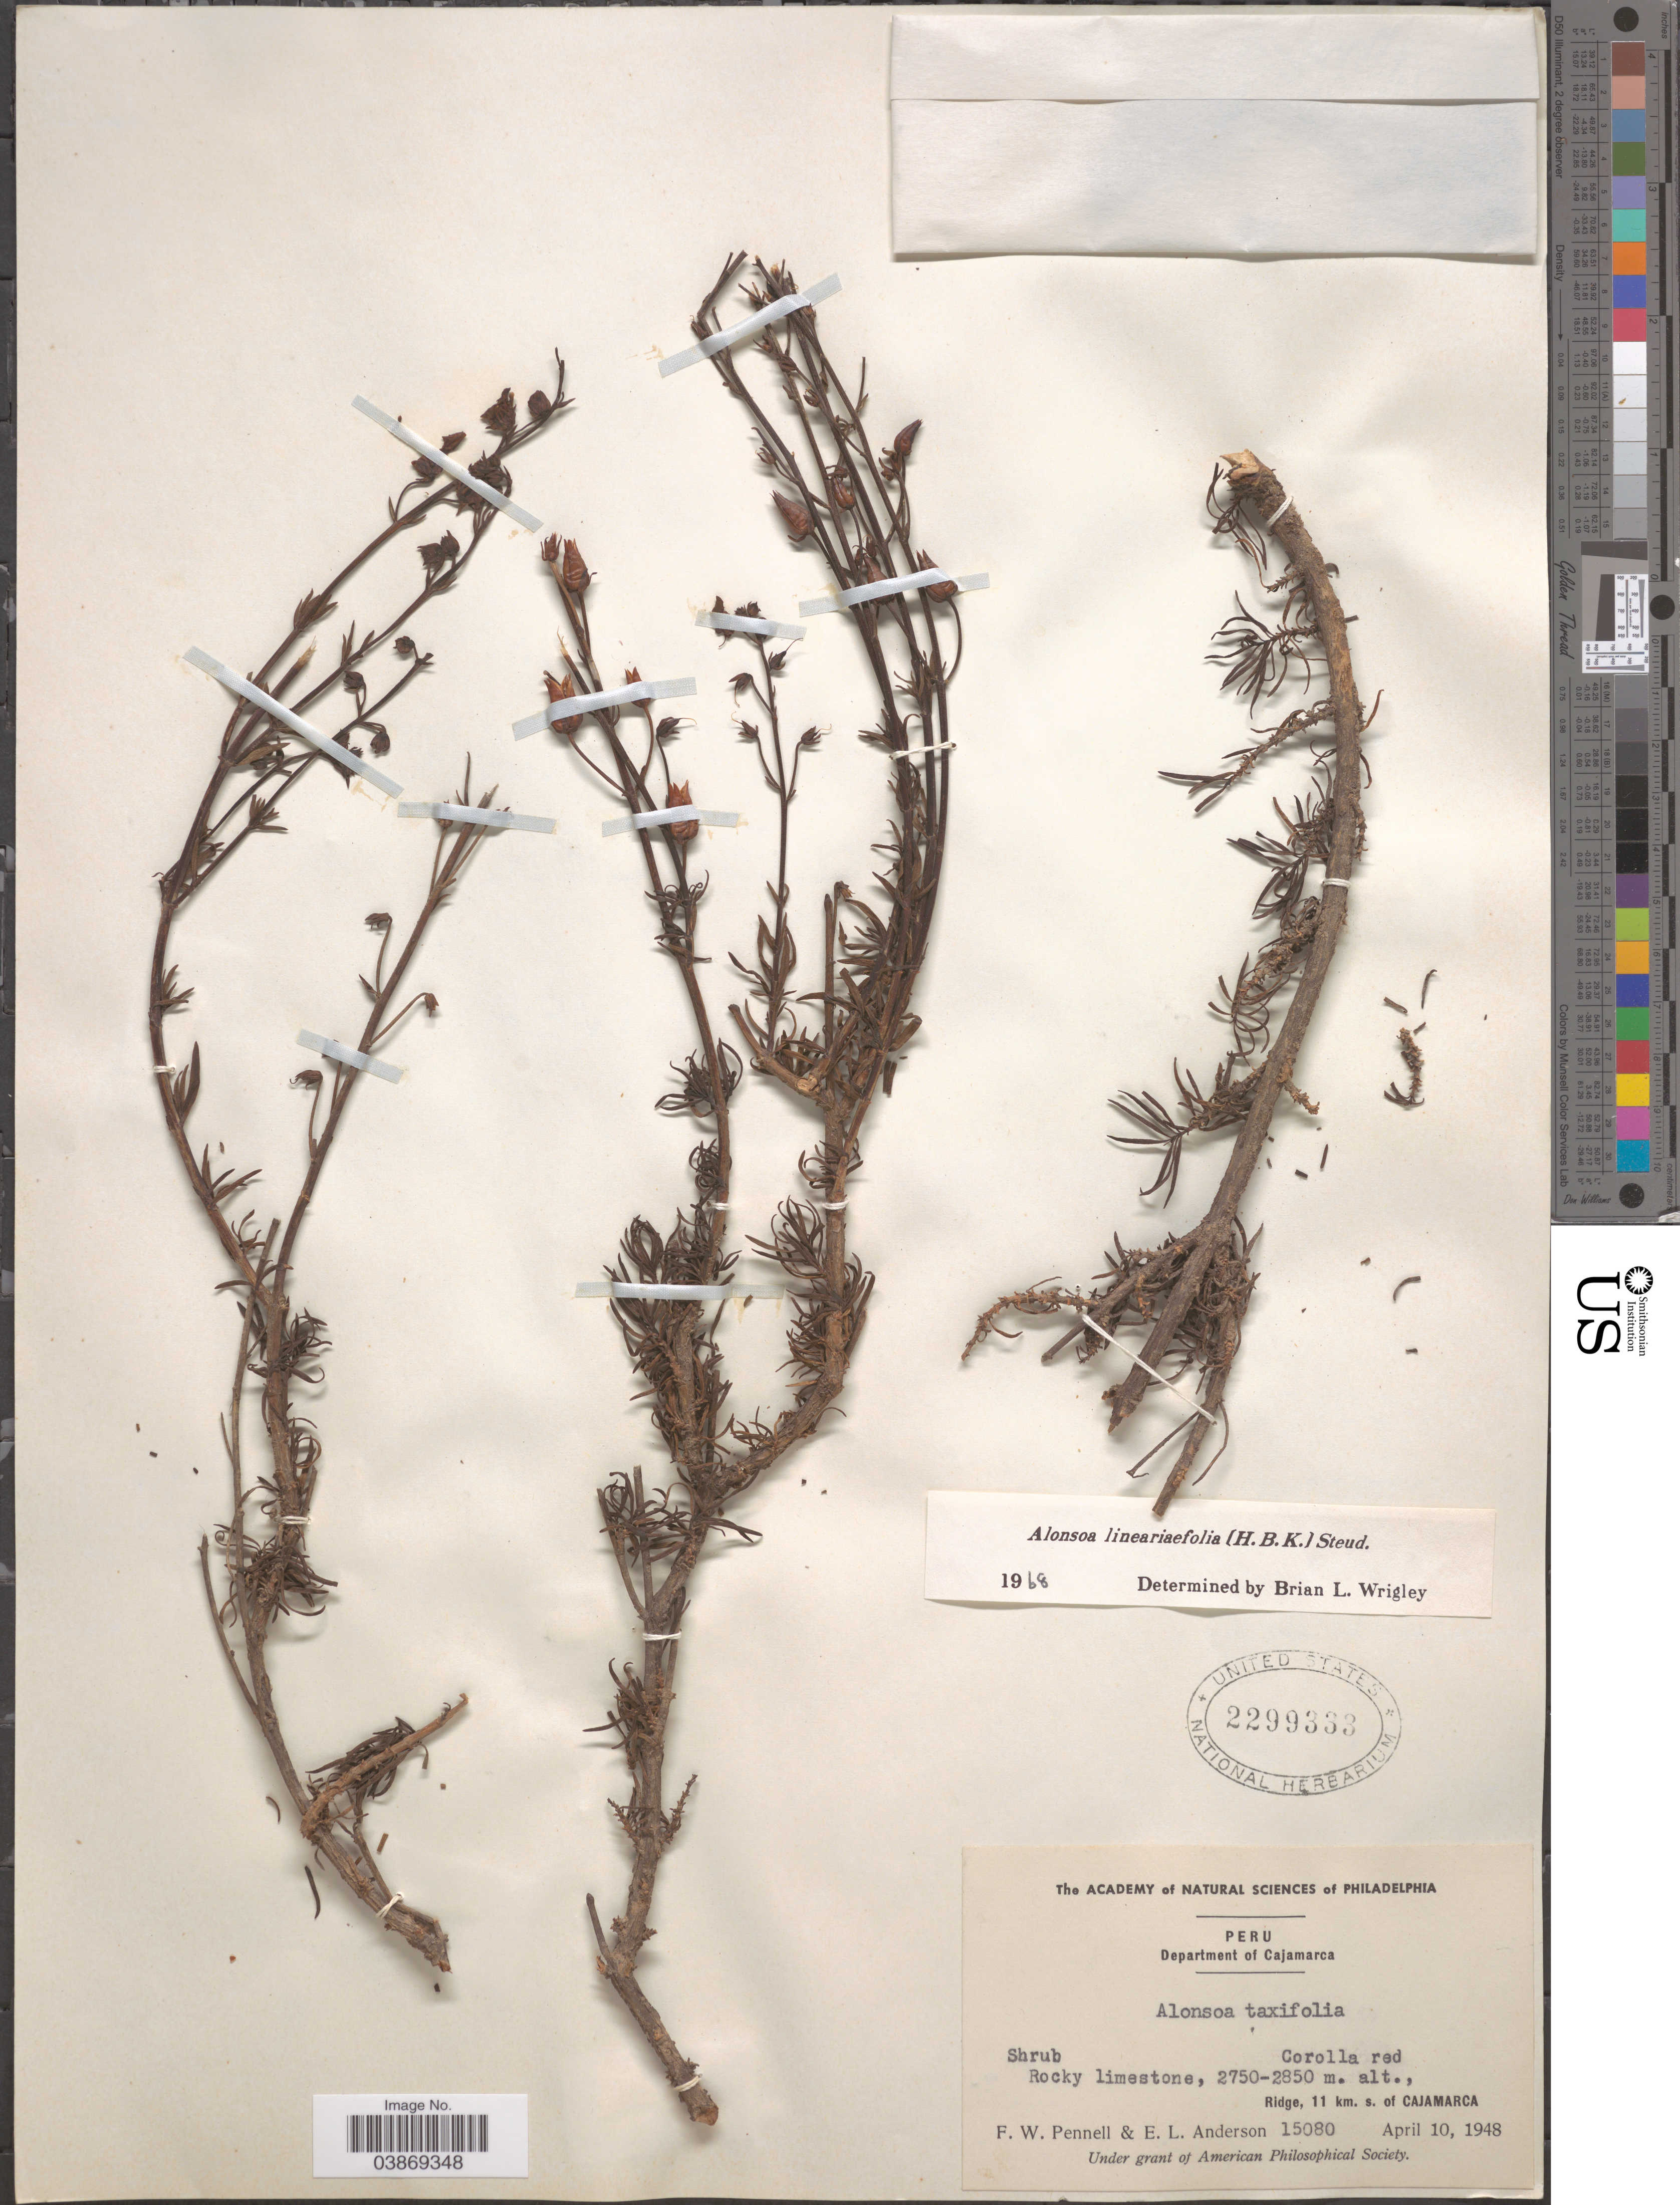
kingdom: Plantae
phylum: Tracheophyta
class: Magnoliopsida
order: Lamiales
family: Scrophulariaceae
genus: Alonsoa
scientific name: Alonsoa linearifolia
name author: Steud.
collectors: F. W. Pennell & E. L. Anderson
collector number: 15080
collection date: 1948-04-10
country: Peru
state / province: Cajamarca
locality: Department of Cajamarca. Ridge, 11 km. s. of Cajamarca.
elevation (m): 2750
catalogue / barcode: US 2299333